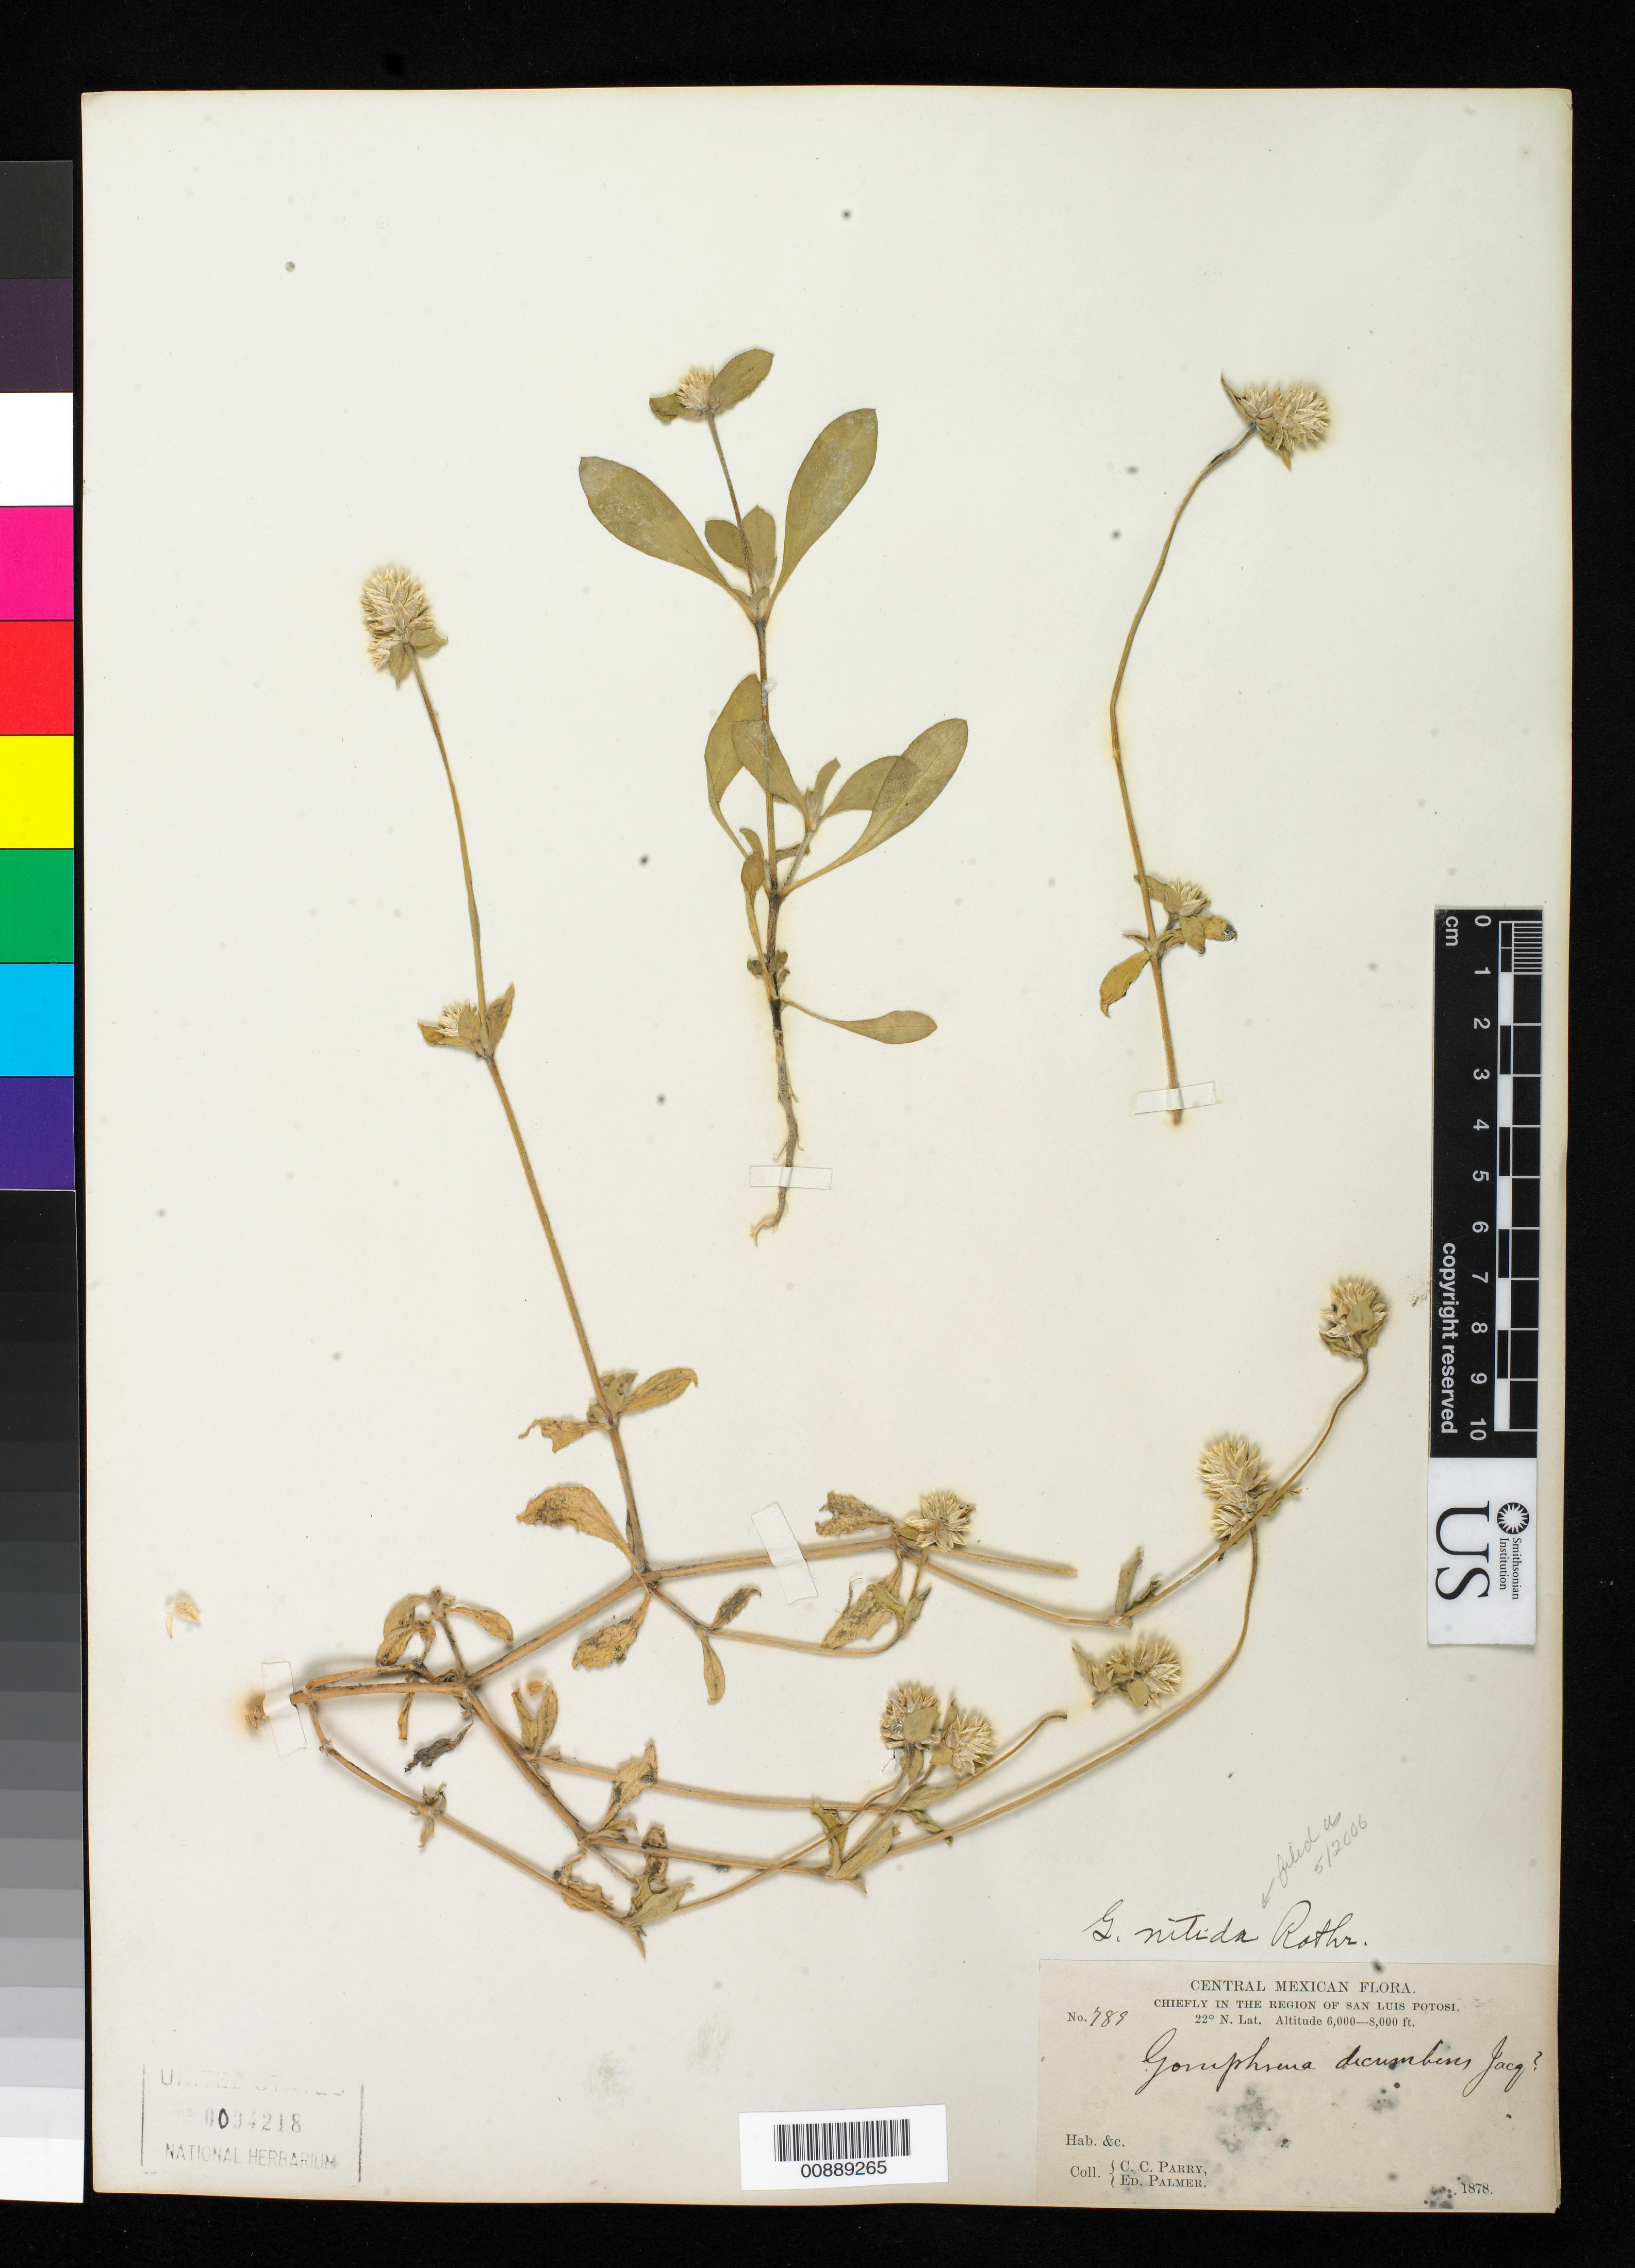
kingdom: Plantae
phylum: Tracheophyta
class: Magnoliopsida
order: Caryophyllales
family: Amaranthaceae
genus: Gomphrena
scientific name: Gomphrena nitida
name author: Rothr.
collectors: C. C. Parry & E. Palmer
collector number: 789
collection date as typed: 1878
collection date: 1878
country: Mexico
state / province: San Luis Potosí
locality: Chiefly in the region of San Luis Potosí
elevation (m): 1829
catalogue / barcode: US 94218